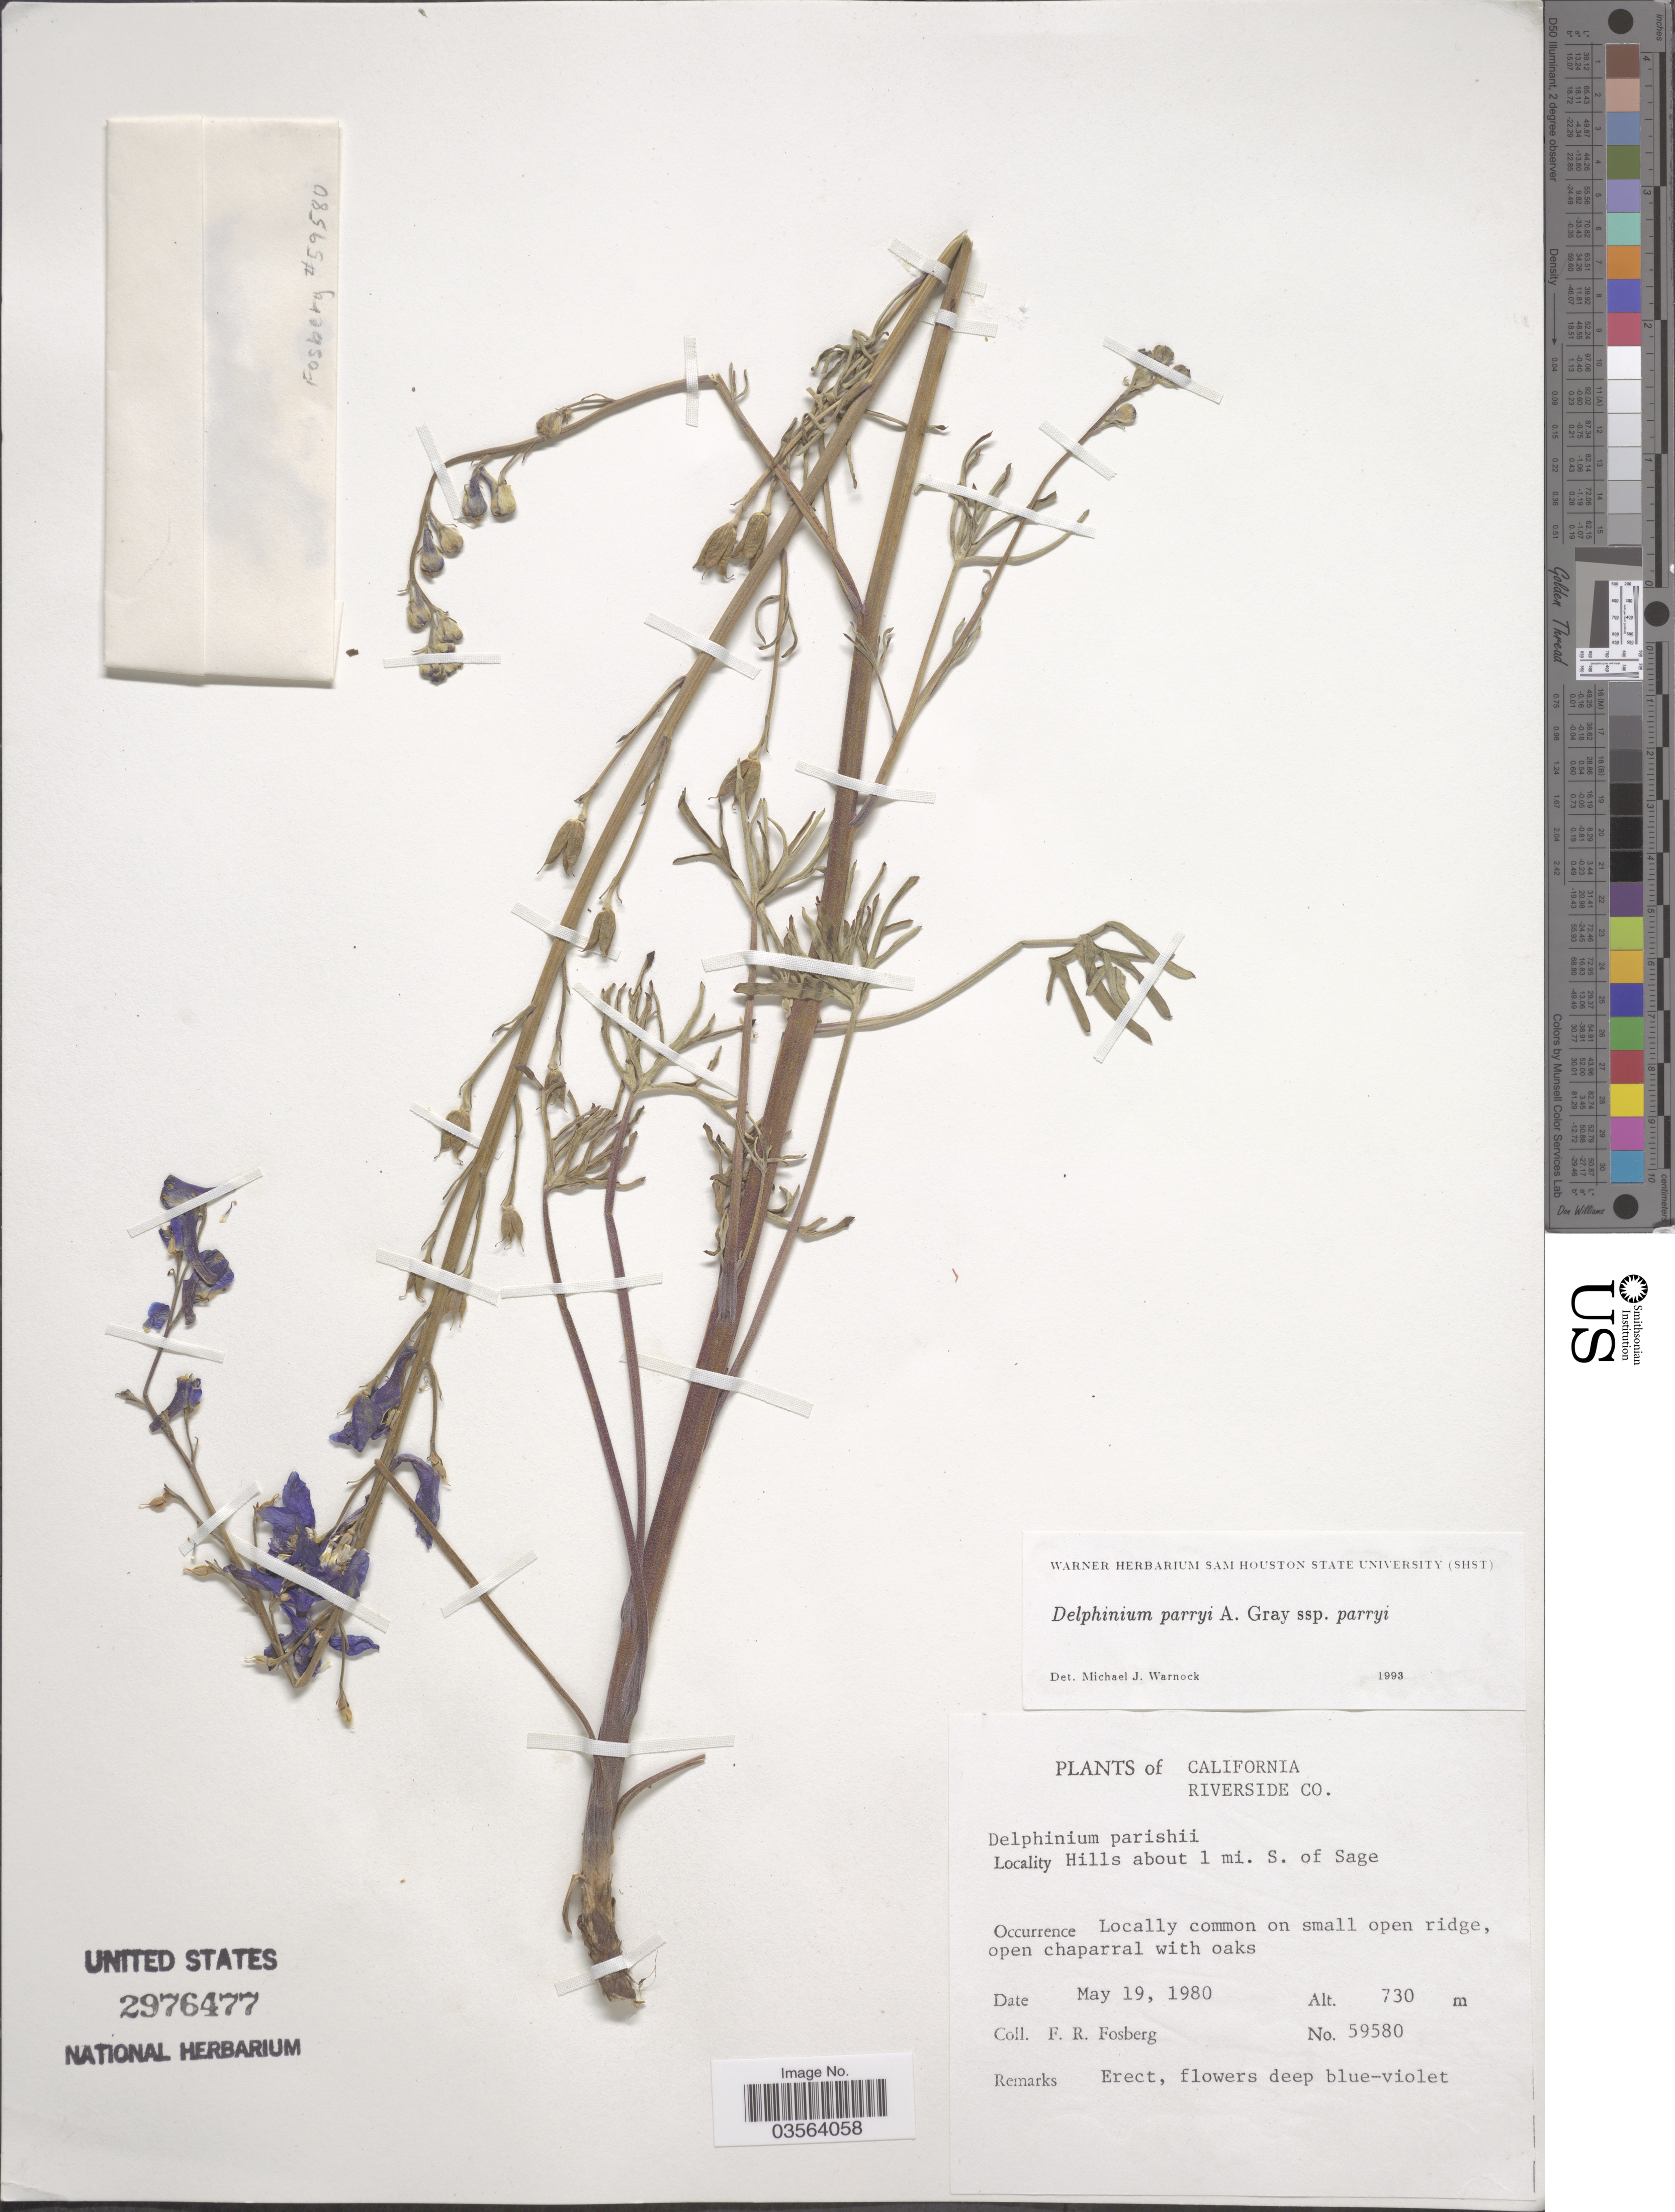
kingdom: Plantae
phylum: Tracheophyta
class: Magnoliopsida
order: Ranunculales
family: Ranunculaceae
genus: Delphinium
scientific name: Delphinium parryi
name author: A. Gray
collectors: F. R. Fosberg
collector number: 59580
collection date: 1980-05-19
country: United States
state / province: California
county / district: Riverside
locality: Riverside Co. Hills about 1 mi. S. of Sage.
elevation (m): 730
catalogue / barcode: US 2976477